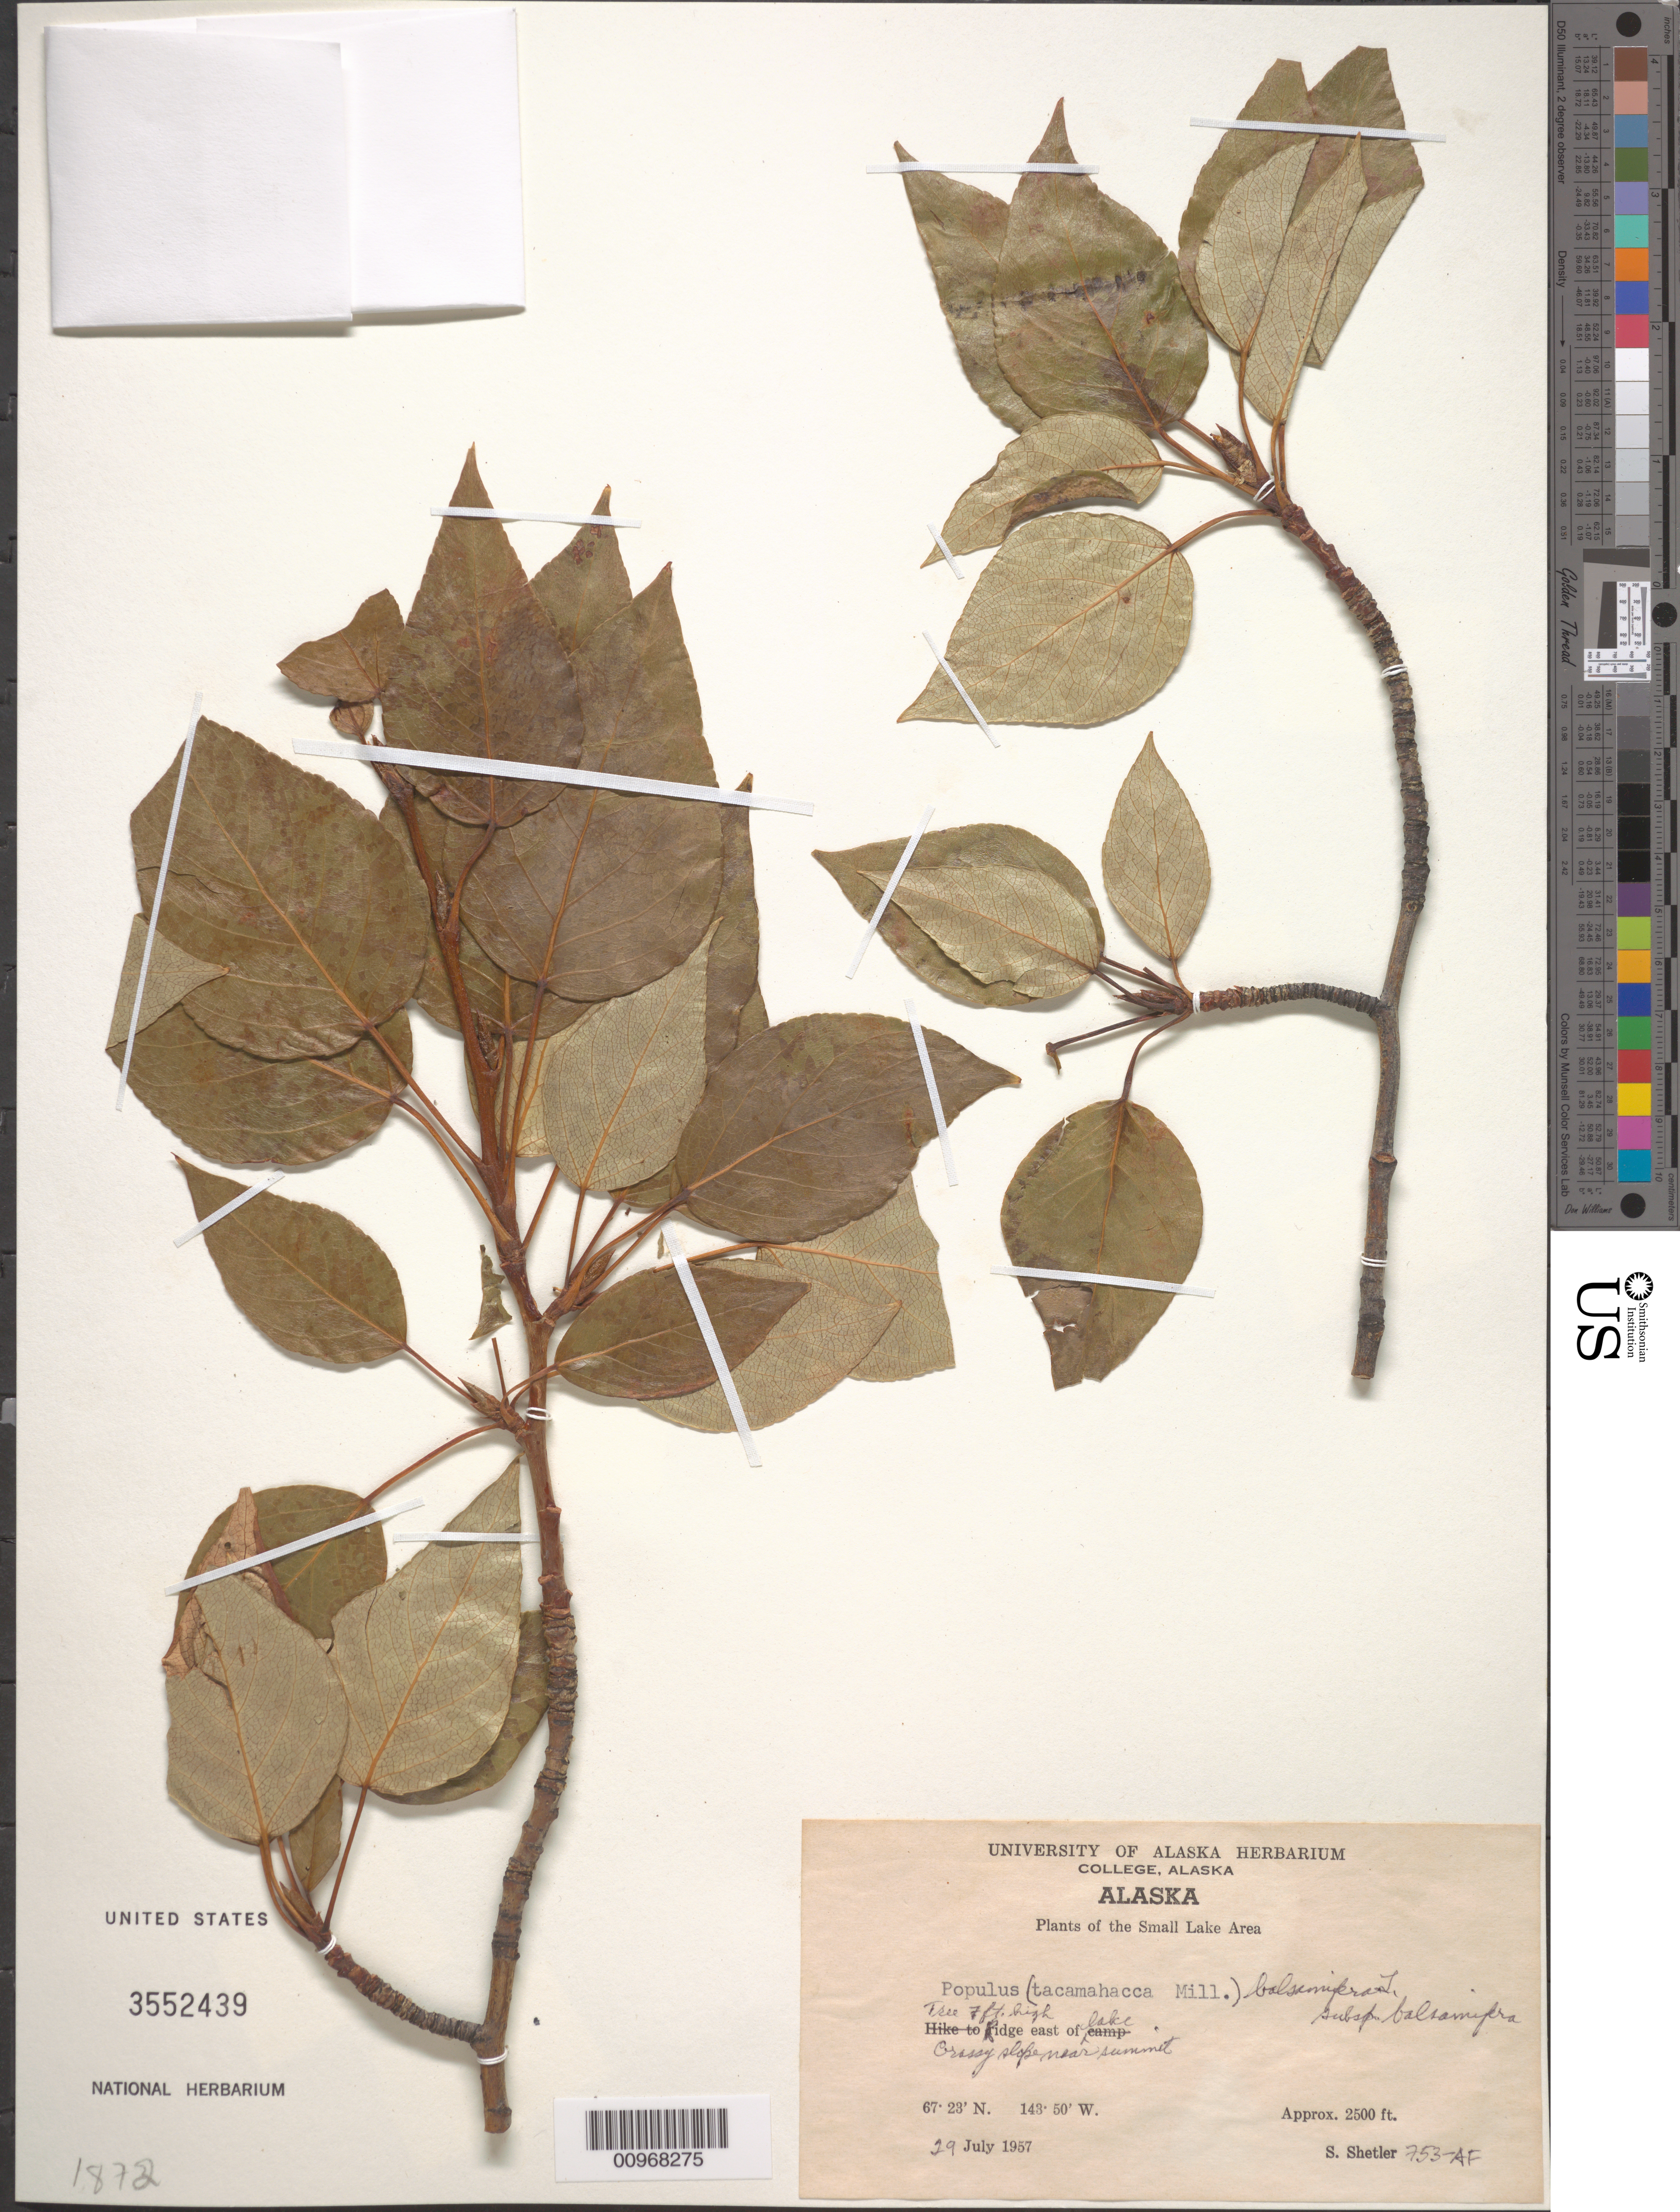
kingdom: Plantae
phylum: Tracheophyta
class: Magnoliopsida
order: Malpighiales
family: Salicaceae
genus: Populus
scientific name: Populus balsamifera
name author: L.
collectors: S. Shetler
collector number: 753-AF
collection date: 1957-07-29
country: United States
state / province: Alaska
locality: Small Lake Area. Ridge east of lake. Grassy slope near summit.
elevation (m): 762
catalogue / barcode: US 3552439